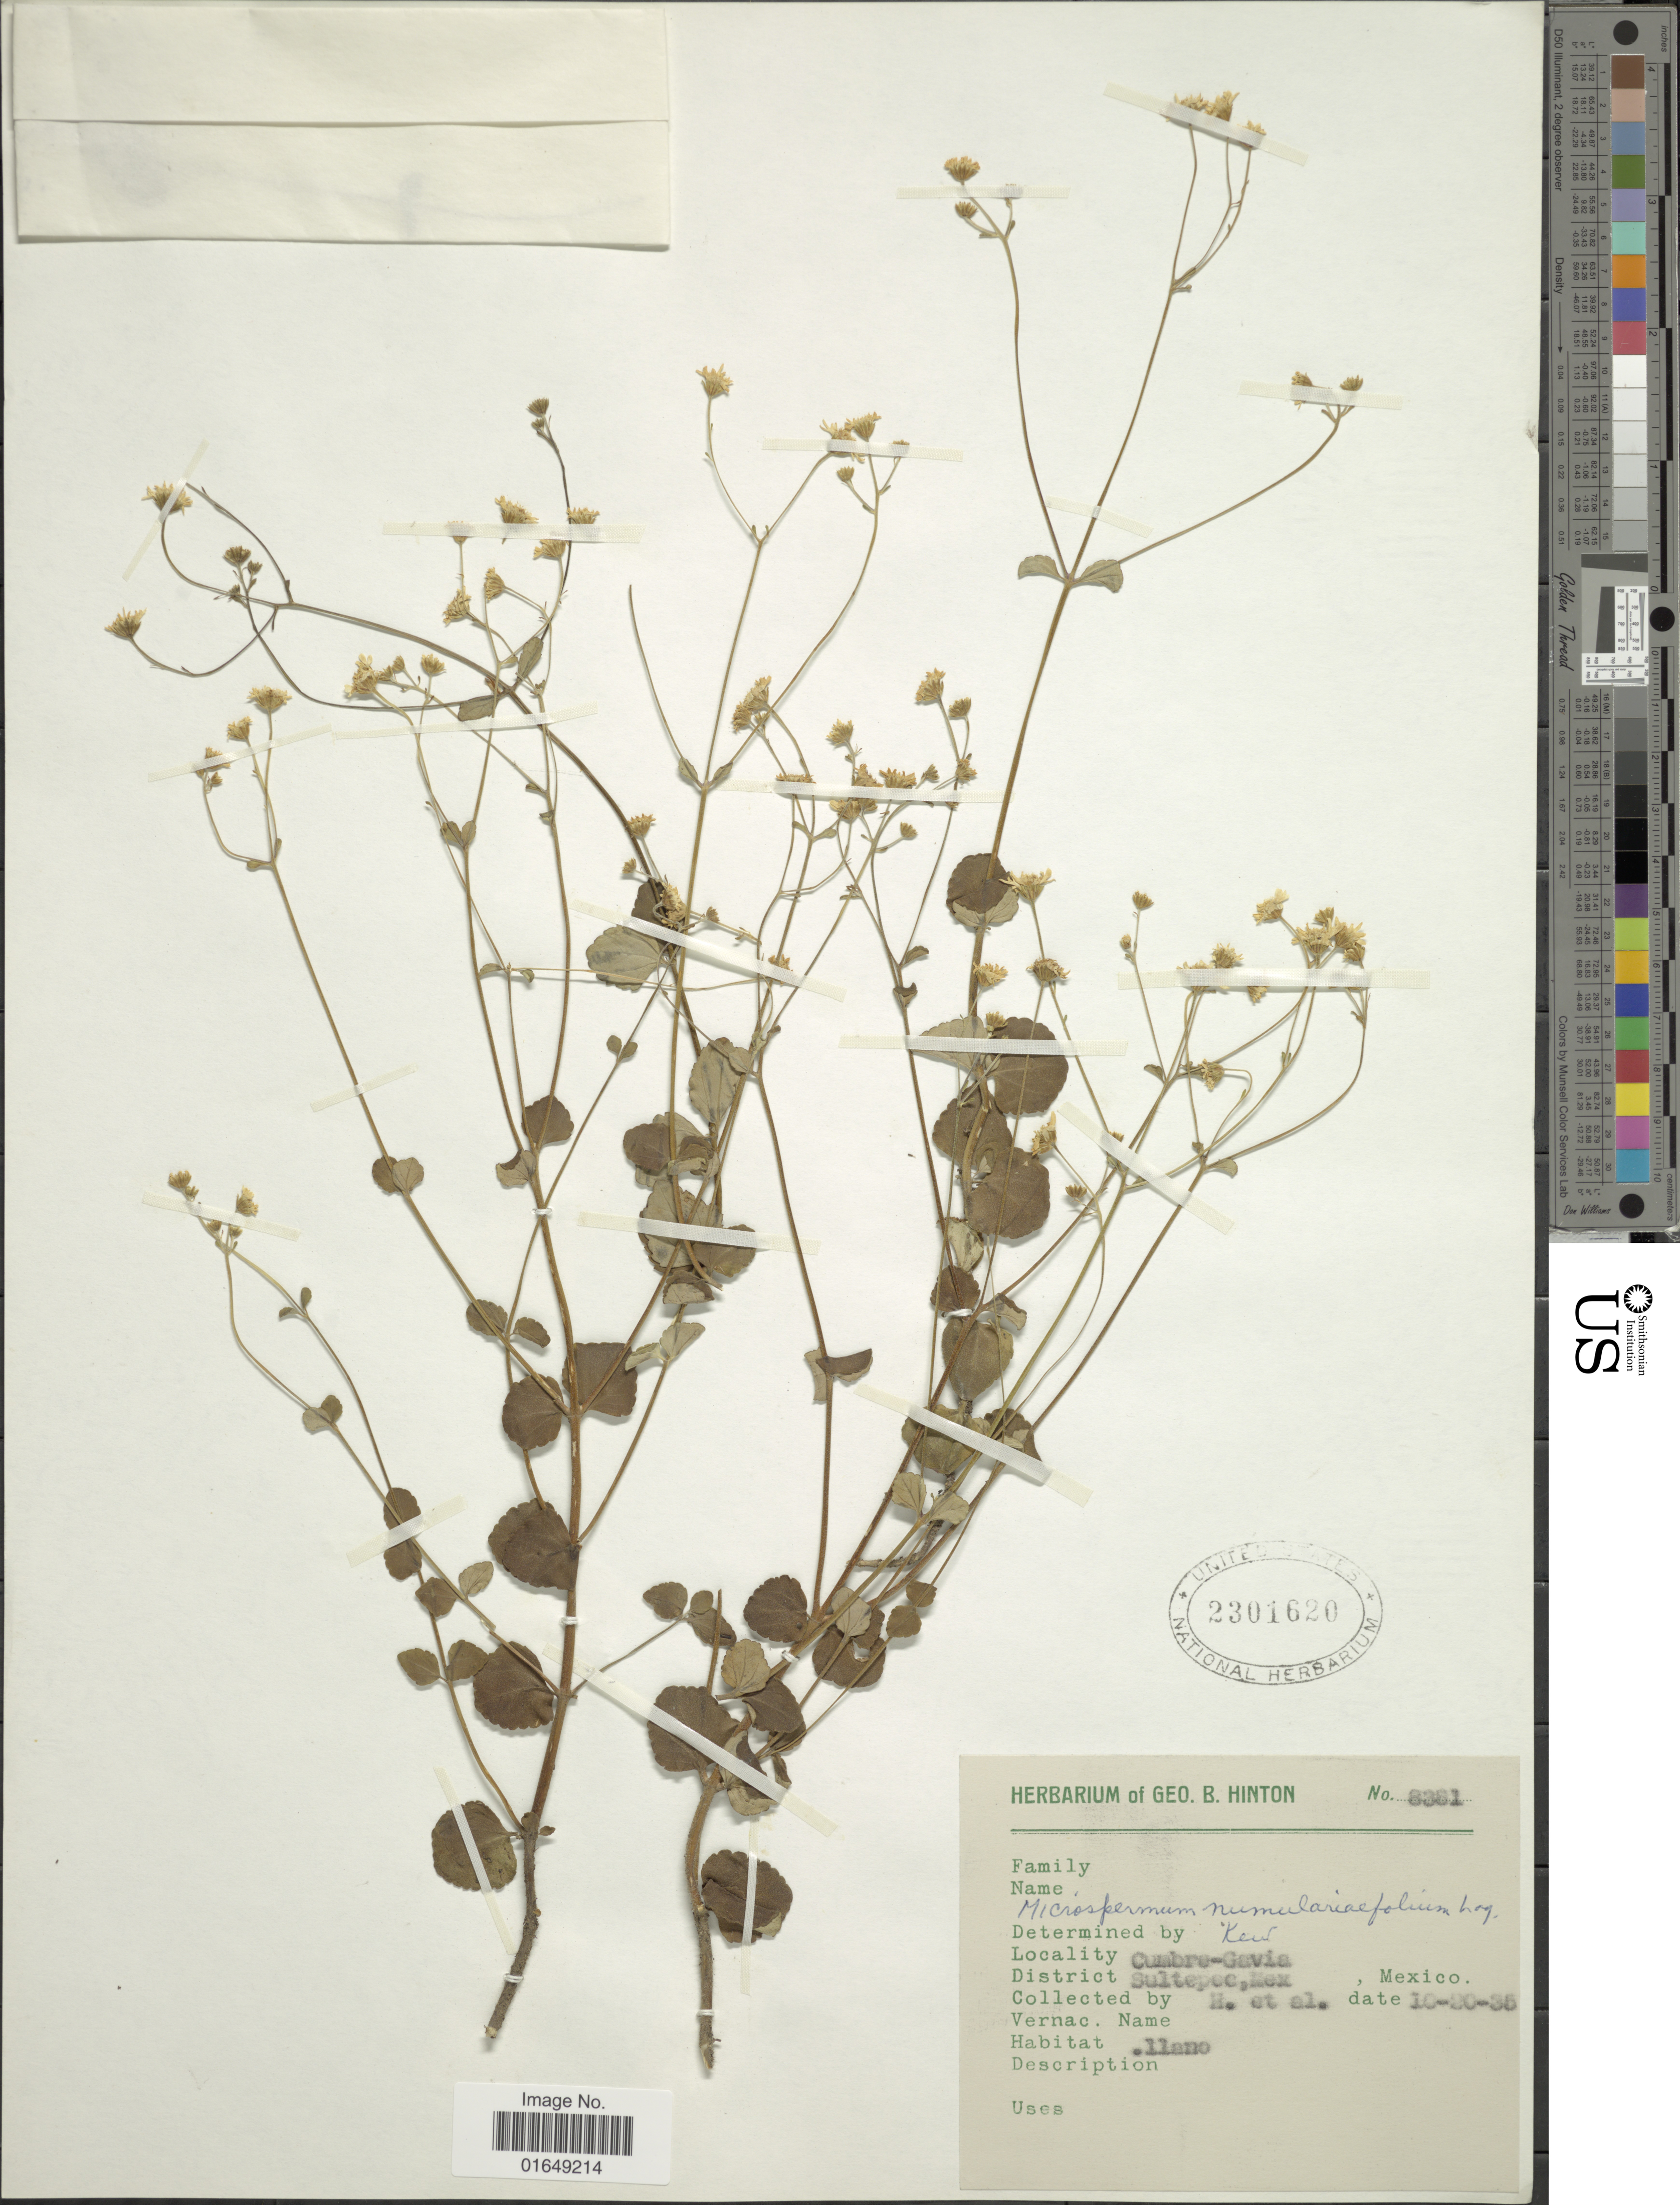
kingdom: Plantae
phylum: Tracheophyta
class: Magnoliopsida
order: Asterales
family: Asteraceae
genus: Microspermum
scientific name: Microspermum numulariaefolium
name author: Lag.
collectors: G. B. Hinton & et al.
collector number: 8351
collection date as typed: Transcribed d/m/y: 20/10/35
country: Mexico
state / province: México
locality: Cumbre-Cavia, Sultepec, Mex.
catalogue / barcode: US 2301620